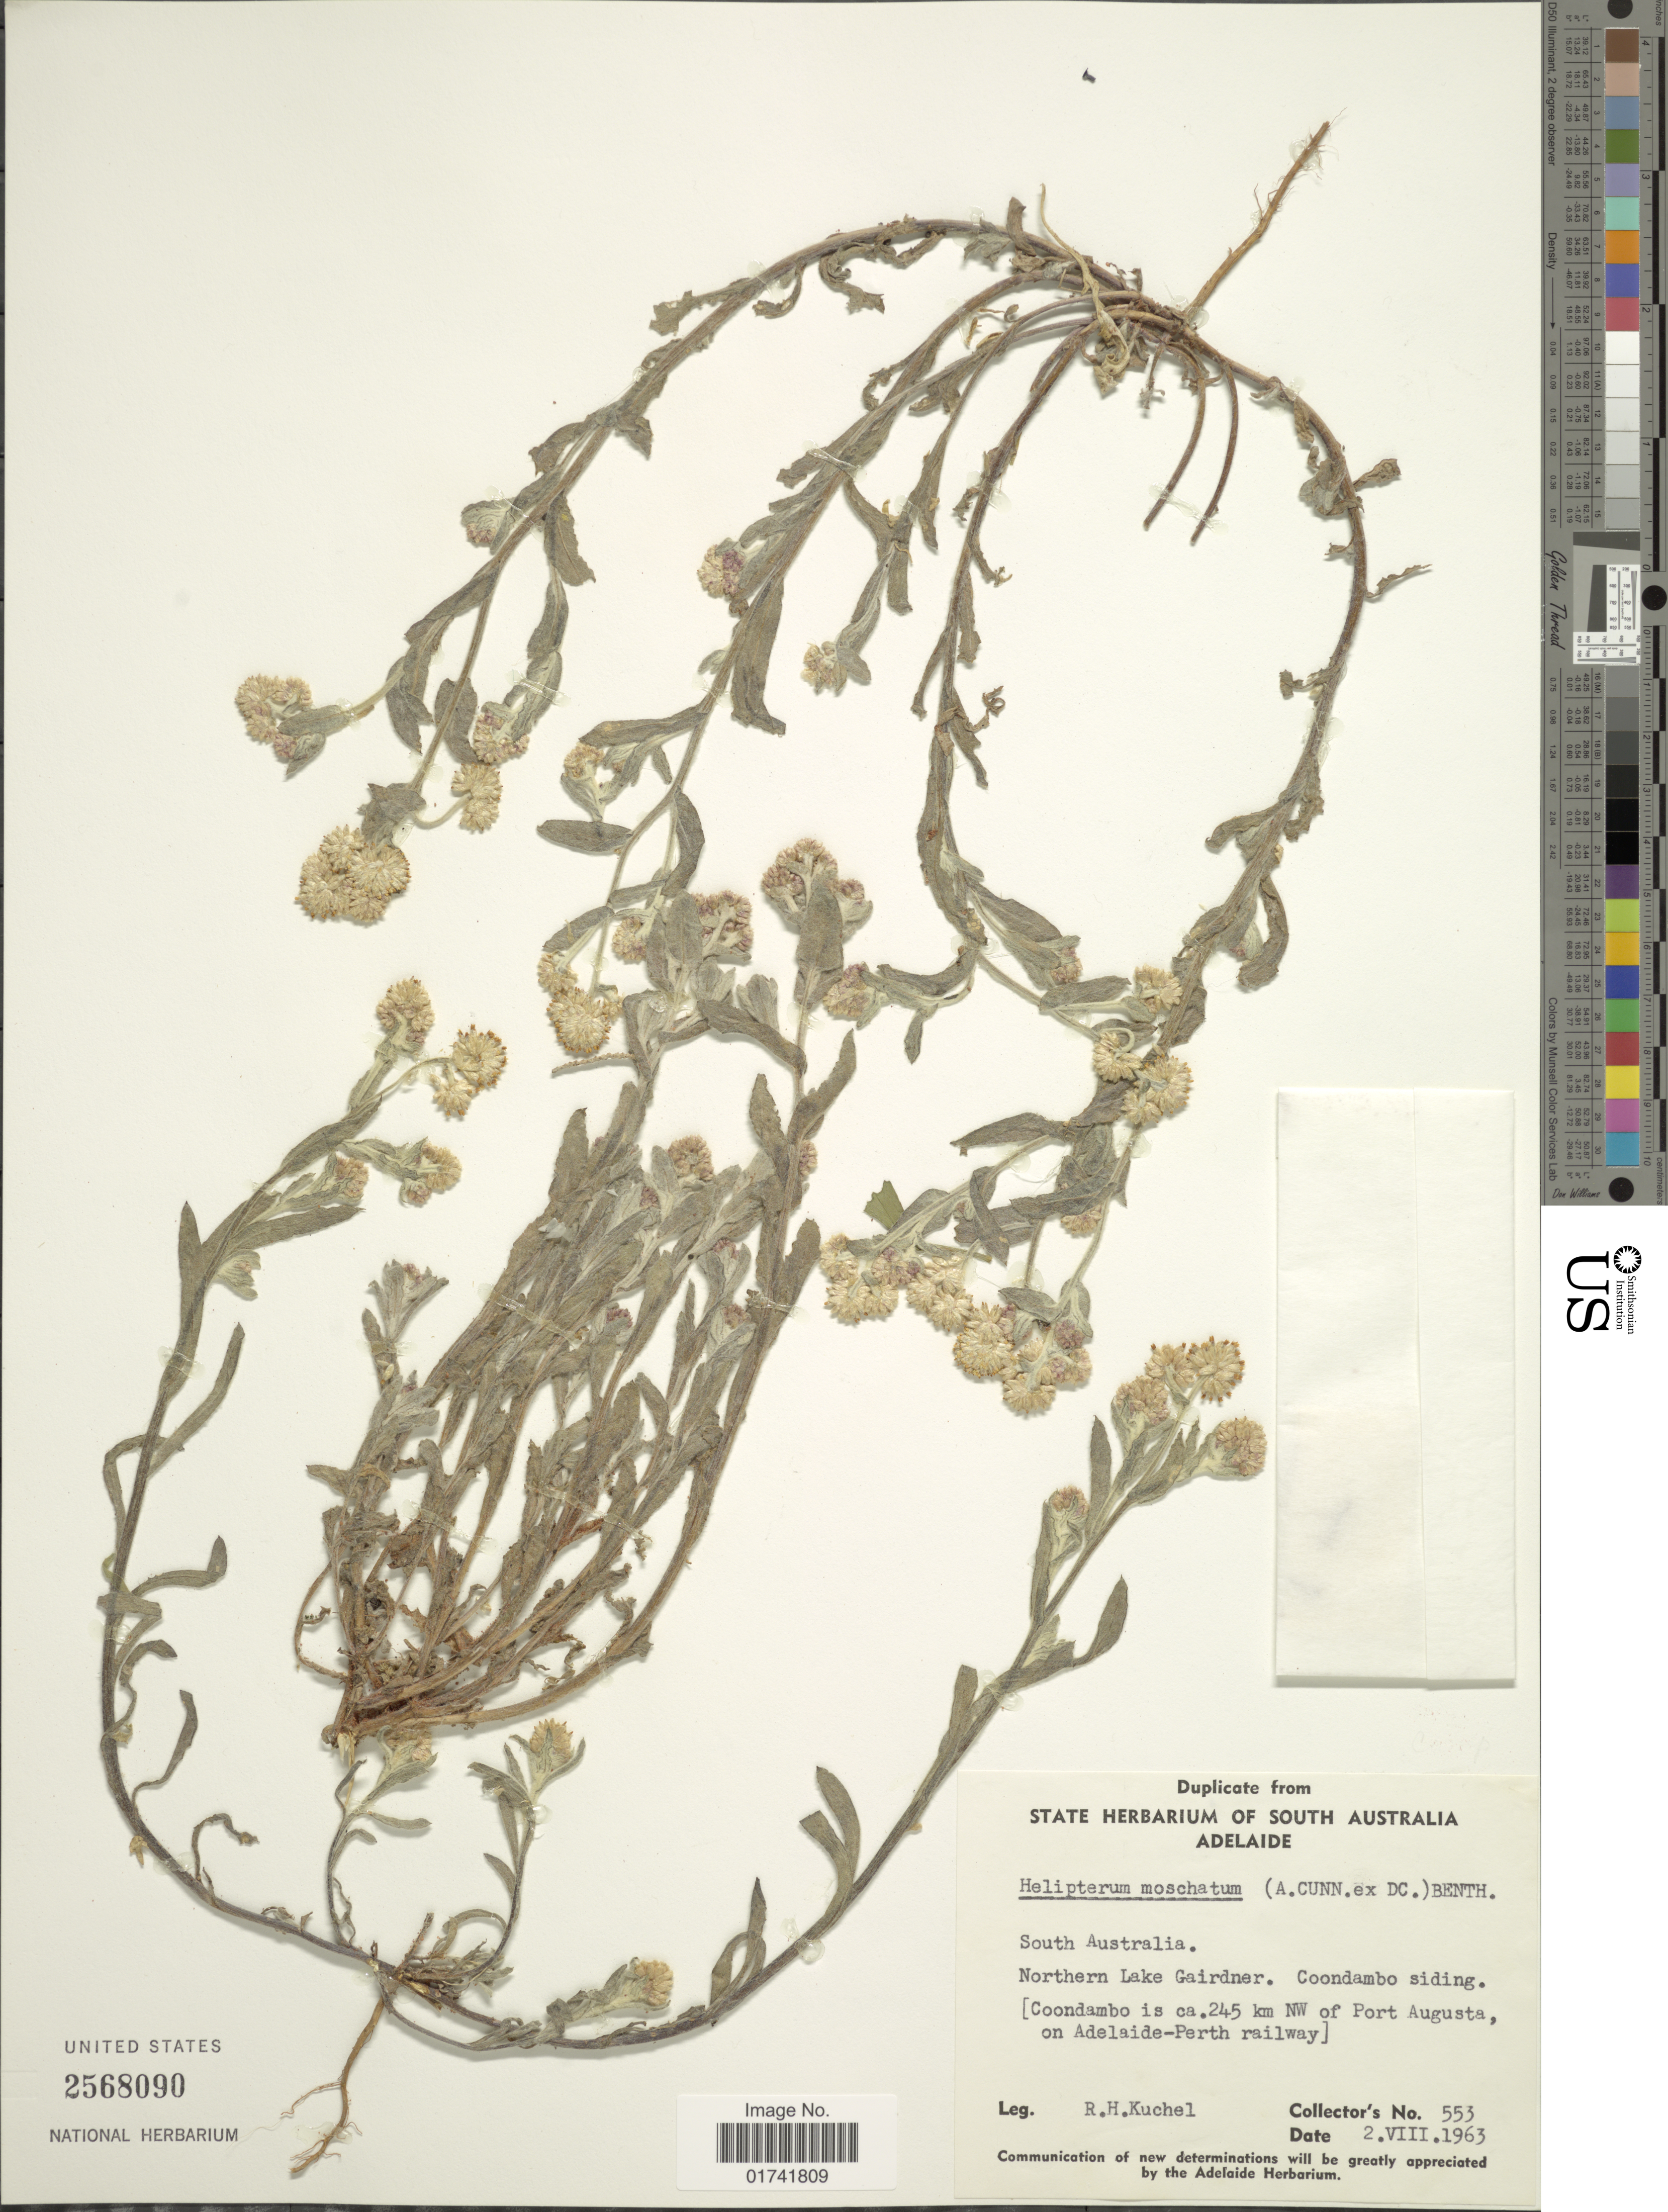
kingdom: Plantae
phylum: Tracheophyta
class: Magnoliopsida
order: Asterales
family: Asteraceae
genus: Helipterum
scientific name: Helipterum moschatum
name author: (A. Cunn. ex DC.) Benth.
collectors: R. Kuchel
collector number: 553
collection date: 1963-08-02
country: Australia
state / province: South Australia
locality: Northern Lake Gairdner, Coondambo siding (Coondambo is ca. 245 km NW of Port Augusta, on Adelaide-Perth railway).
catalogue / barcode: US 2568090